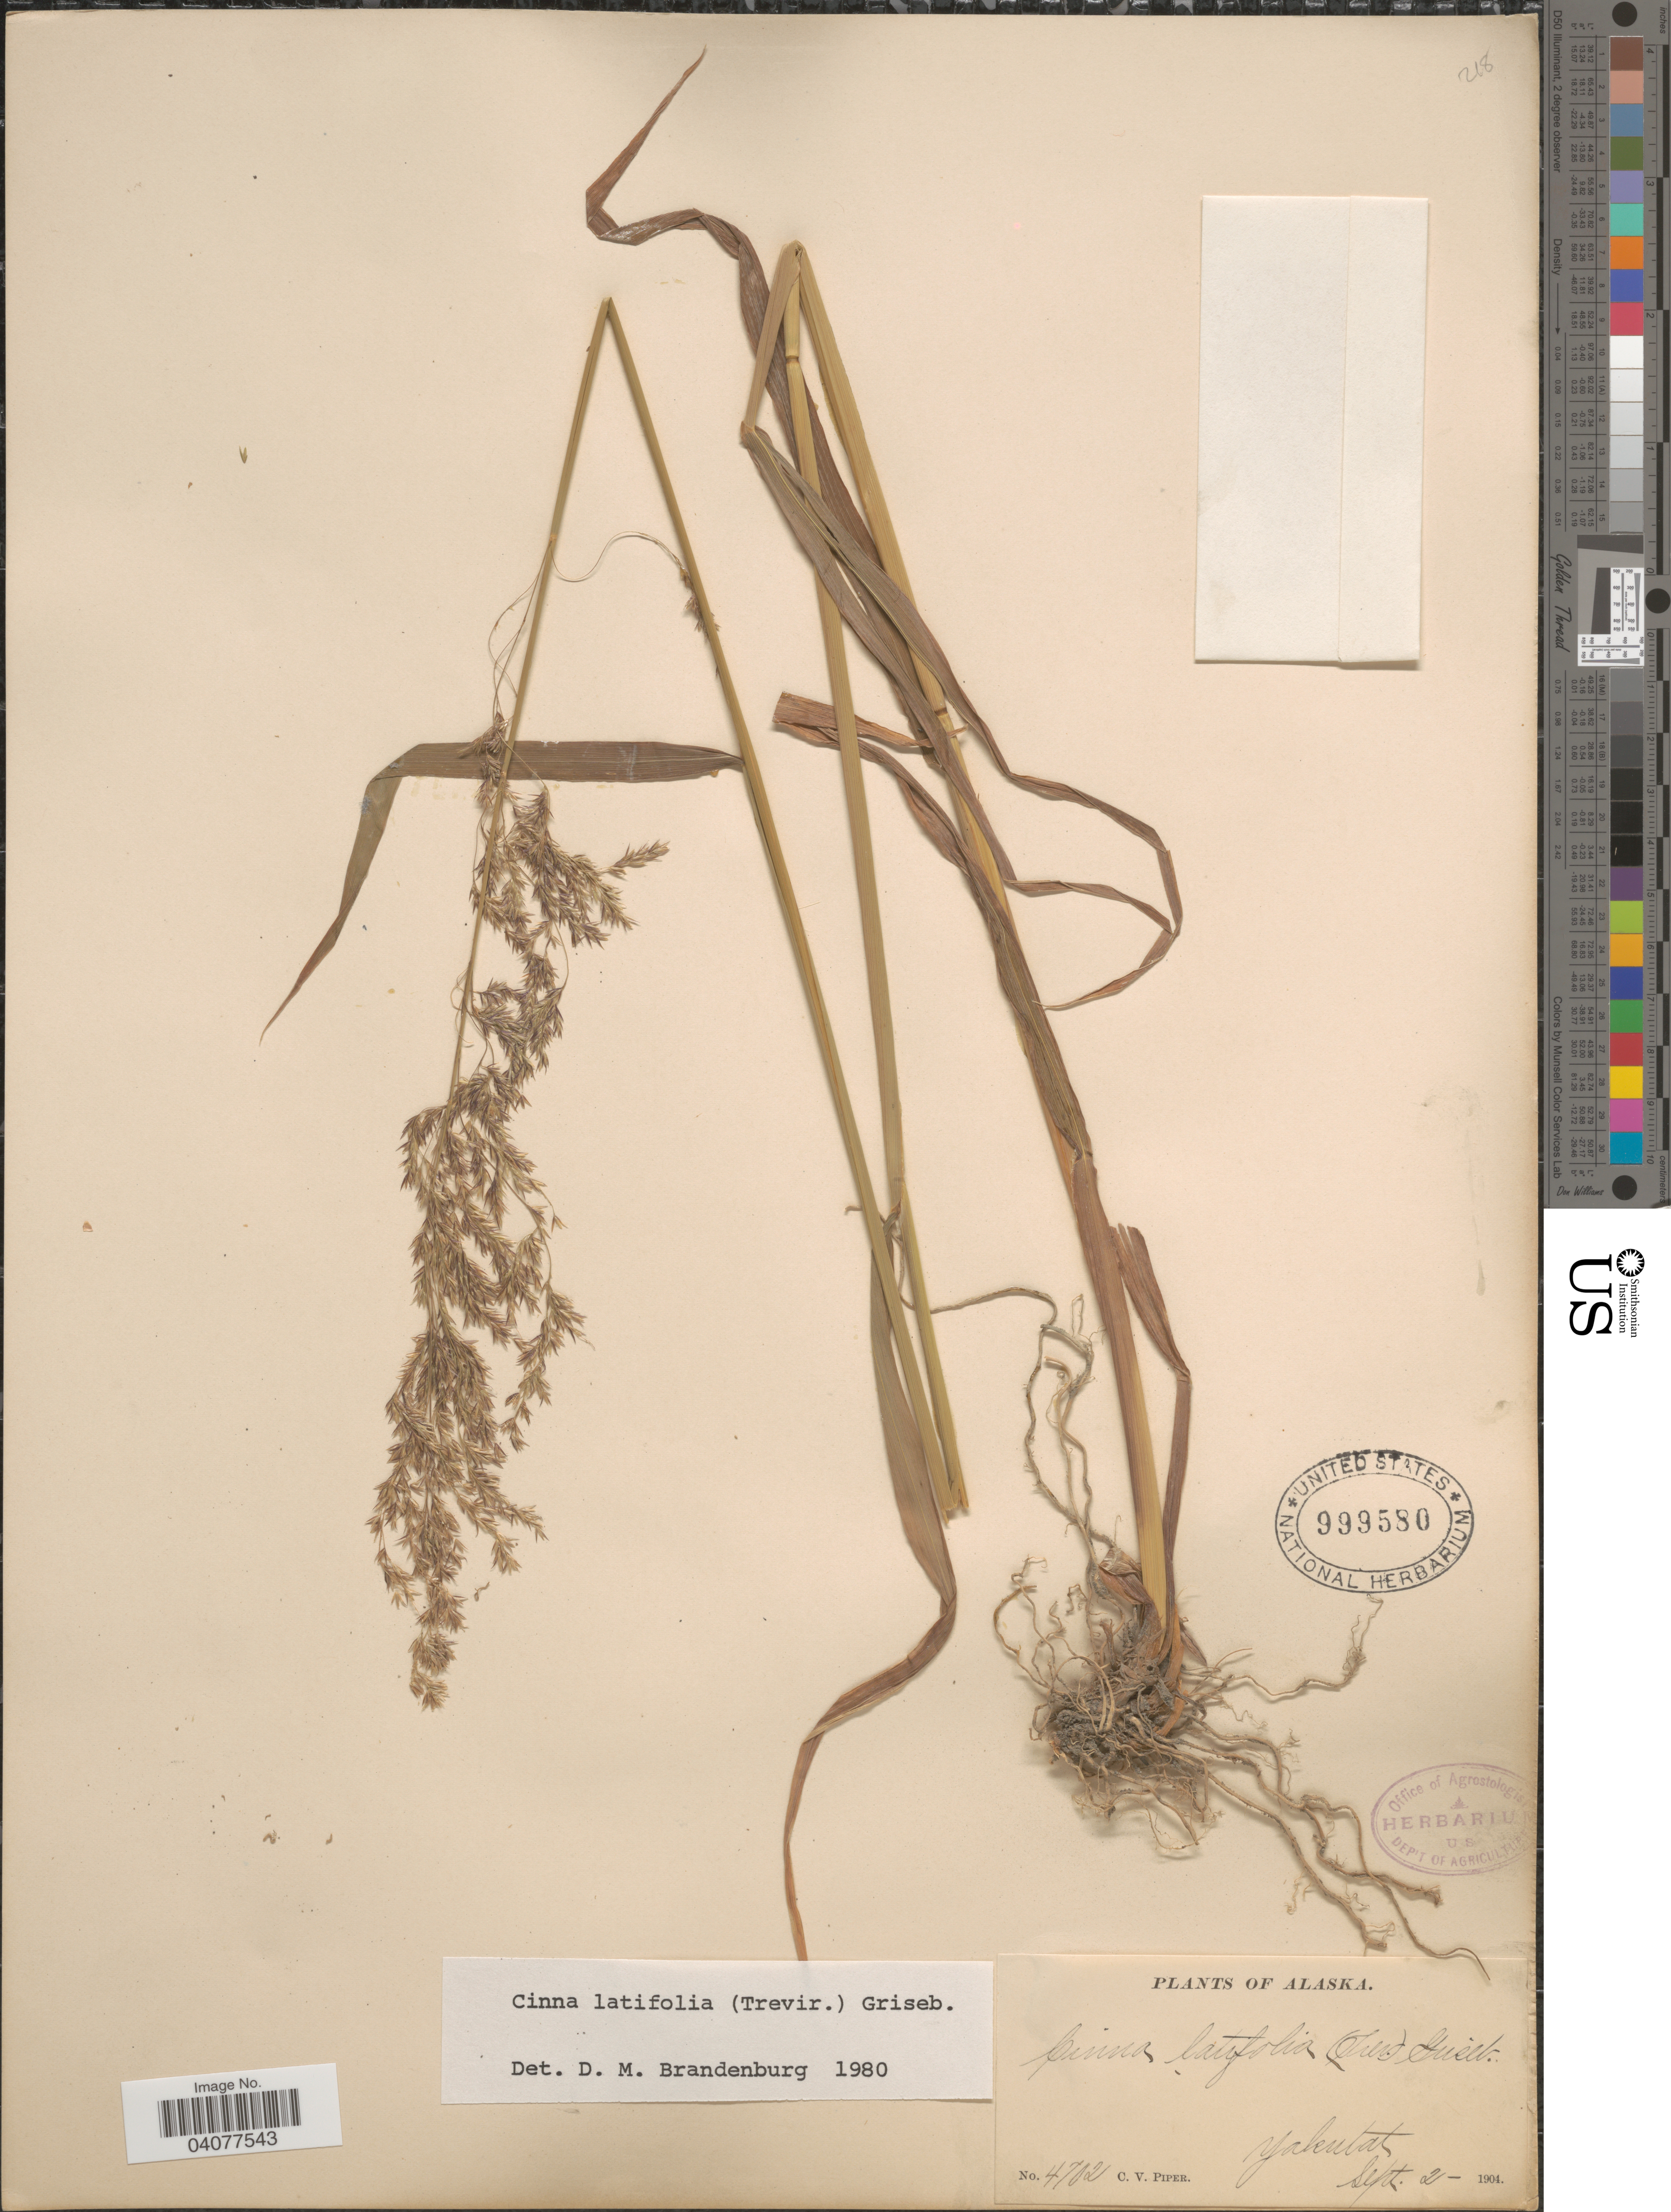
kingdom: Plantae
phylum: Tracheophyta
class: Liliopsida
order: Poales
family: Poaceae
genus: Cinna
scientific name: Cinna latifolia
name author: (Trevir. ex Goeppert) Griseb.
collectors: C. V. Piper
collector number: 4702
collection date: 1904-09-02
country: United States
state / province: Alaska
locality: Yakutat.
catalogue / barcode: US 999580